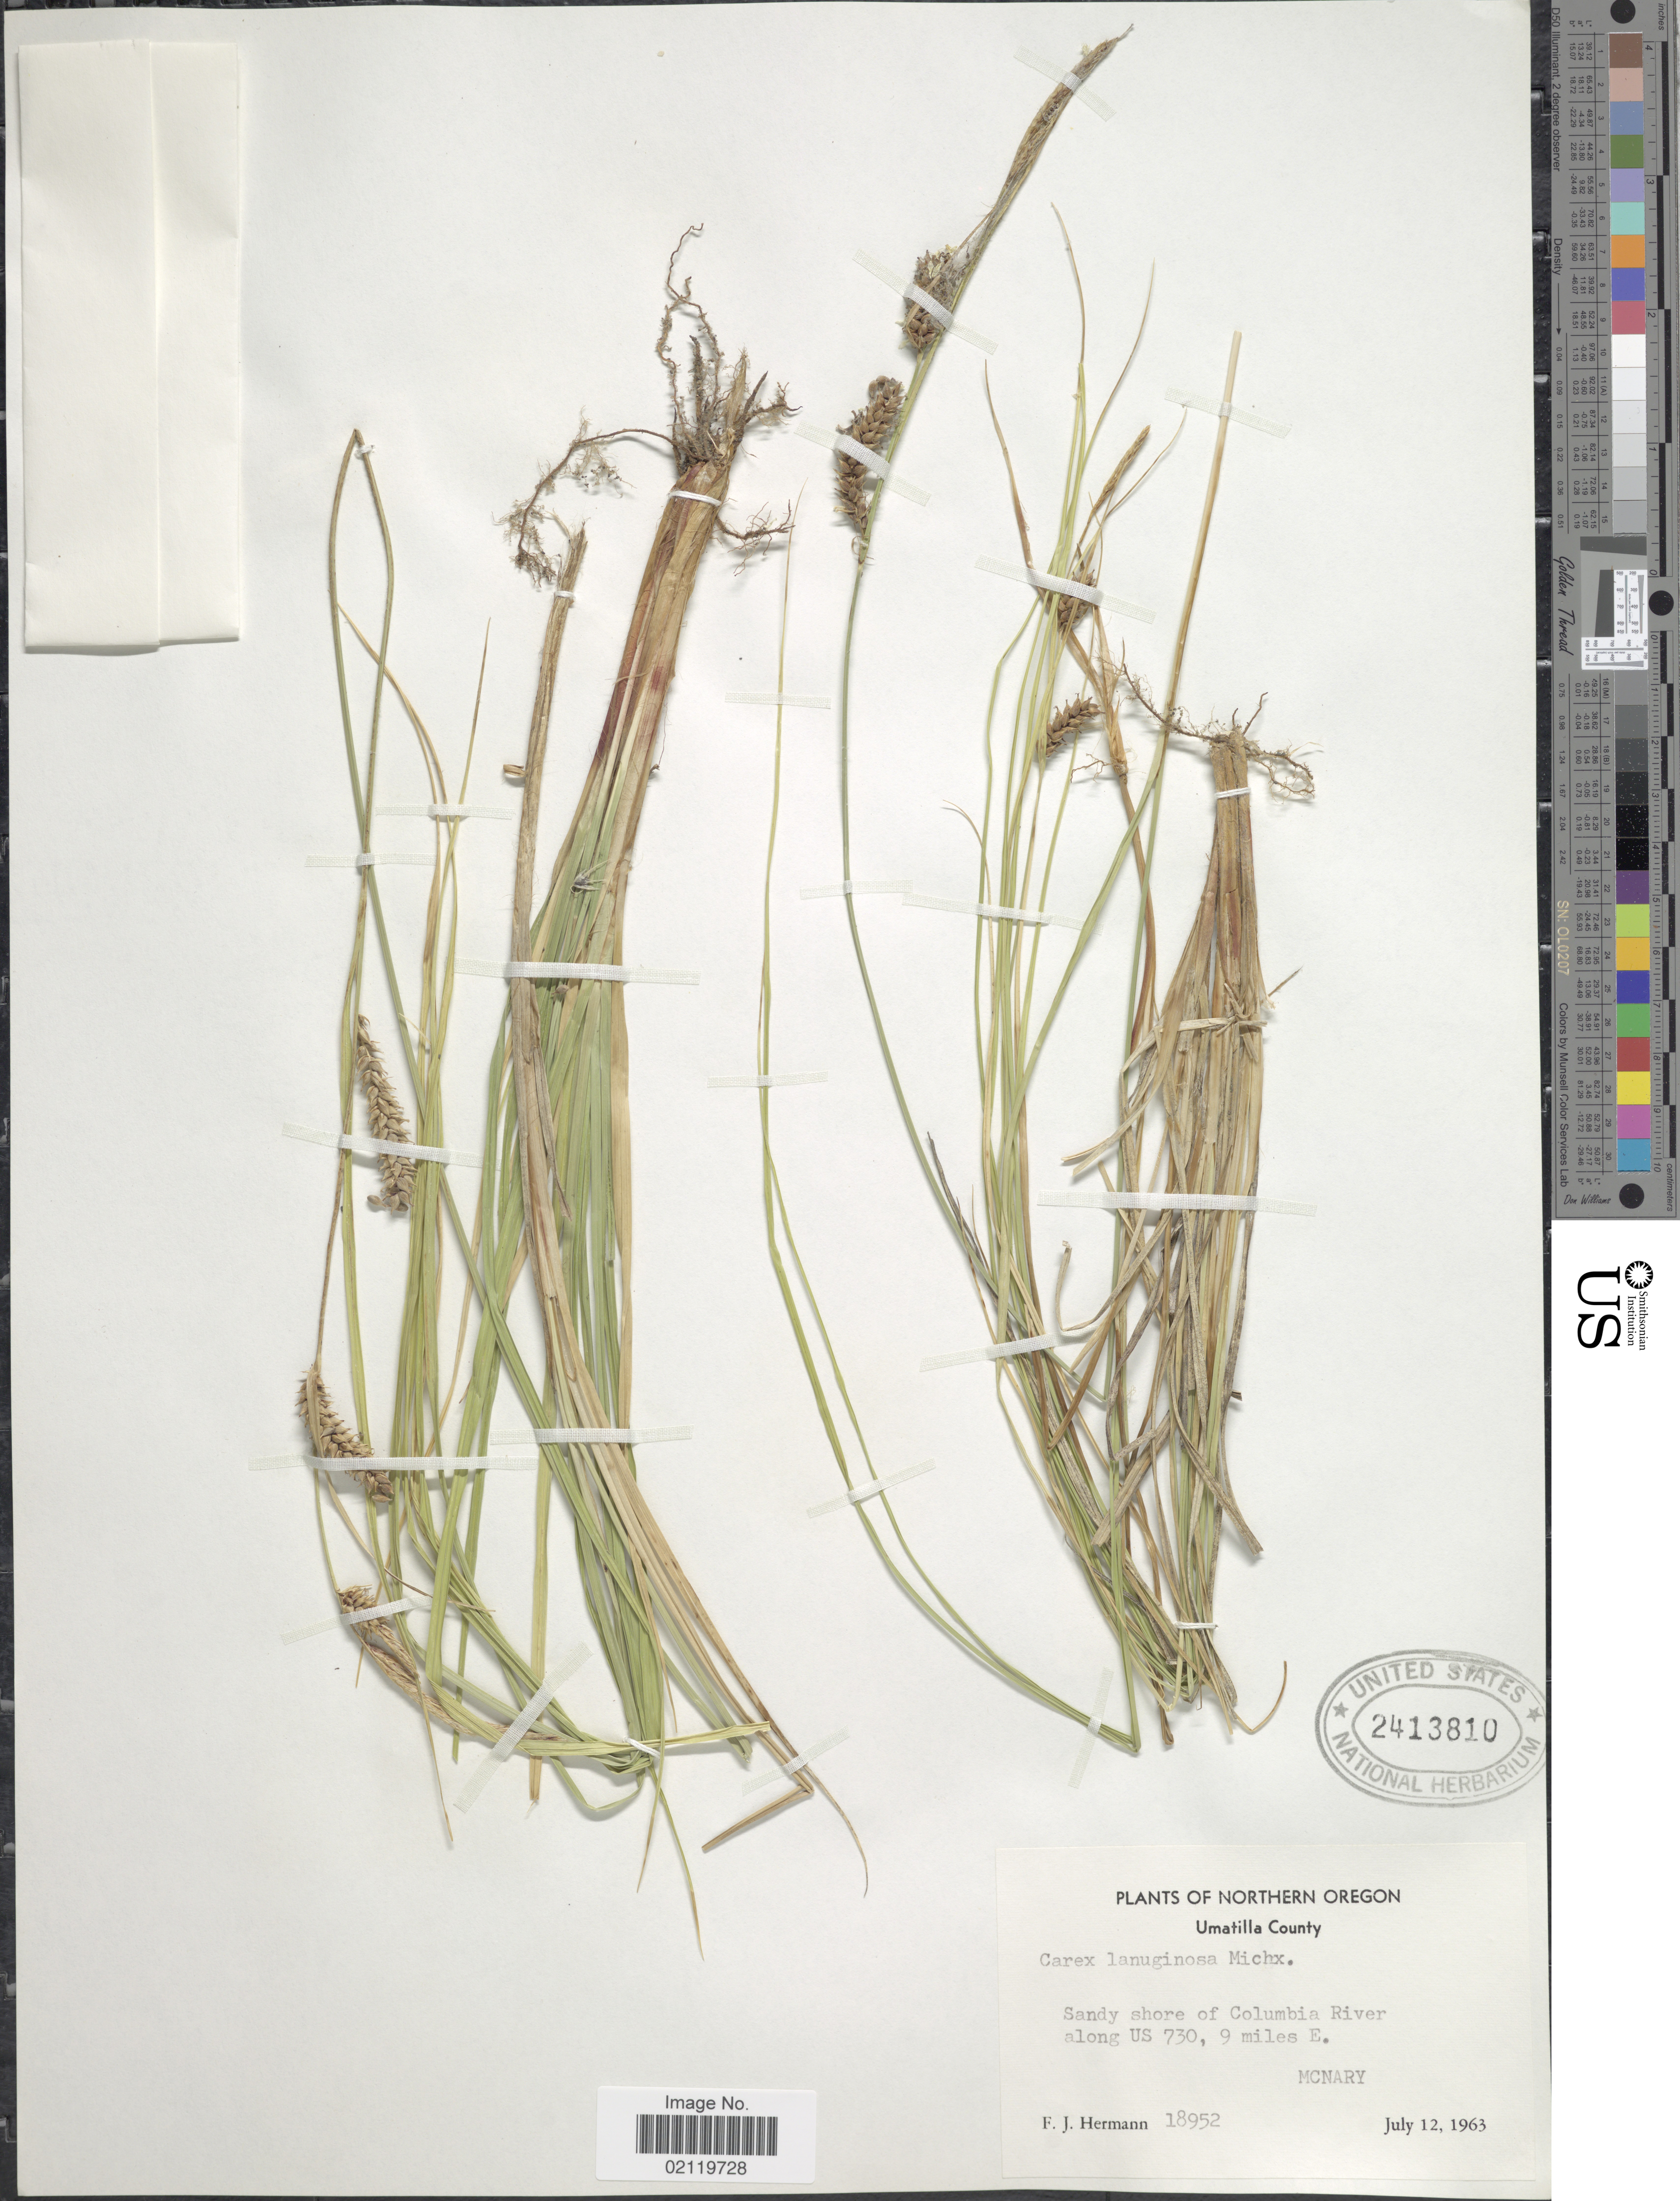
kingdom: Plantae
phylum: Tracheophyta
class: Liliopsida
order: Poales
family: Cyperaceae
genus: Carex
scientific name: Carex pellita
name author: Muhl. ex Willd.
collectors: F. J. Hermann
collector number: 18952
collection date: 1963-07-12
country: United States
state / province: Oregon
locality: Northern Oregon. Umatilla County. Sandy shore of Columbia River along US 730, 9 miles E. McNary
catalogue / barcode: US 2413810